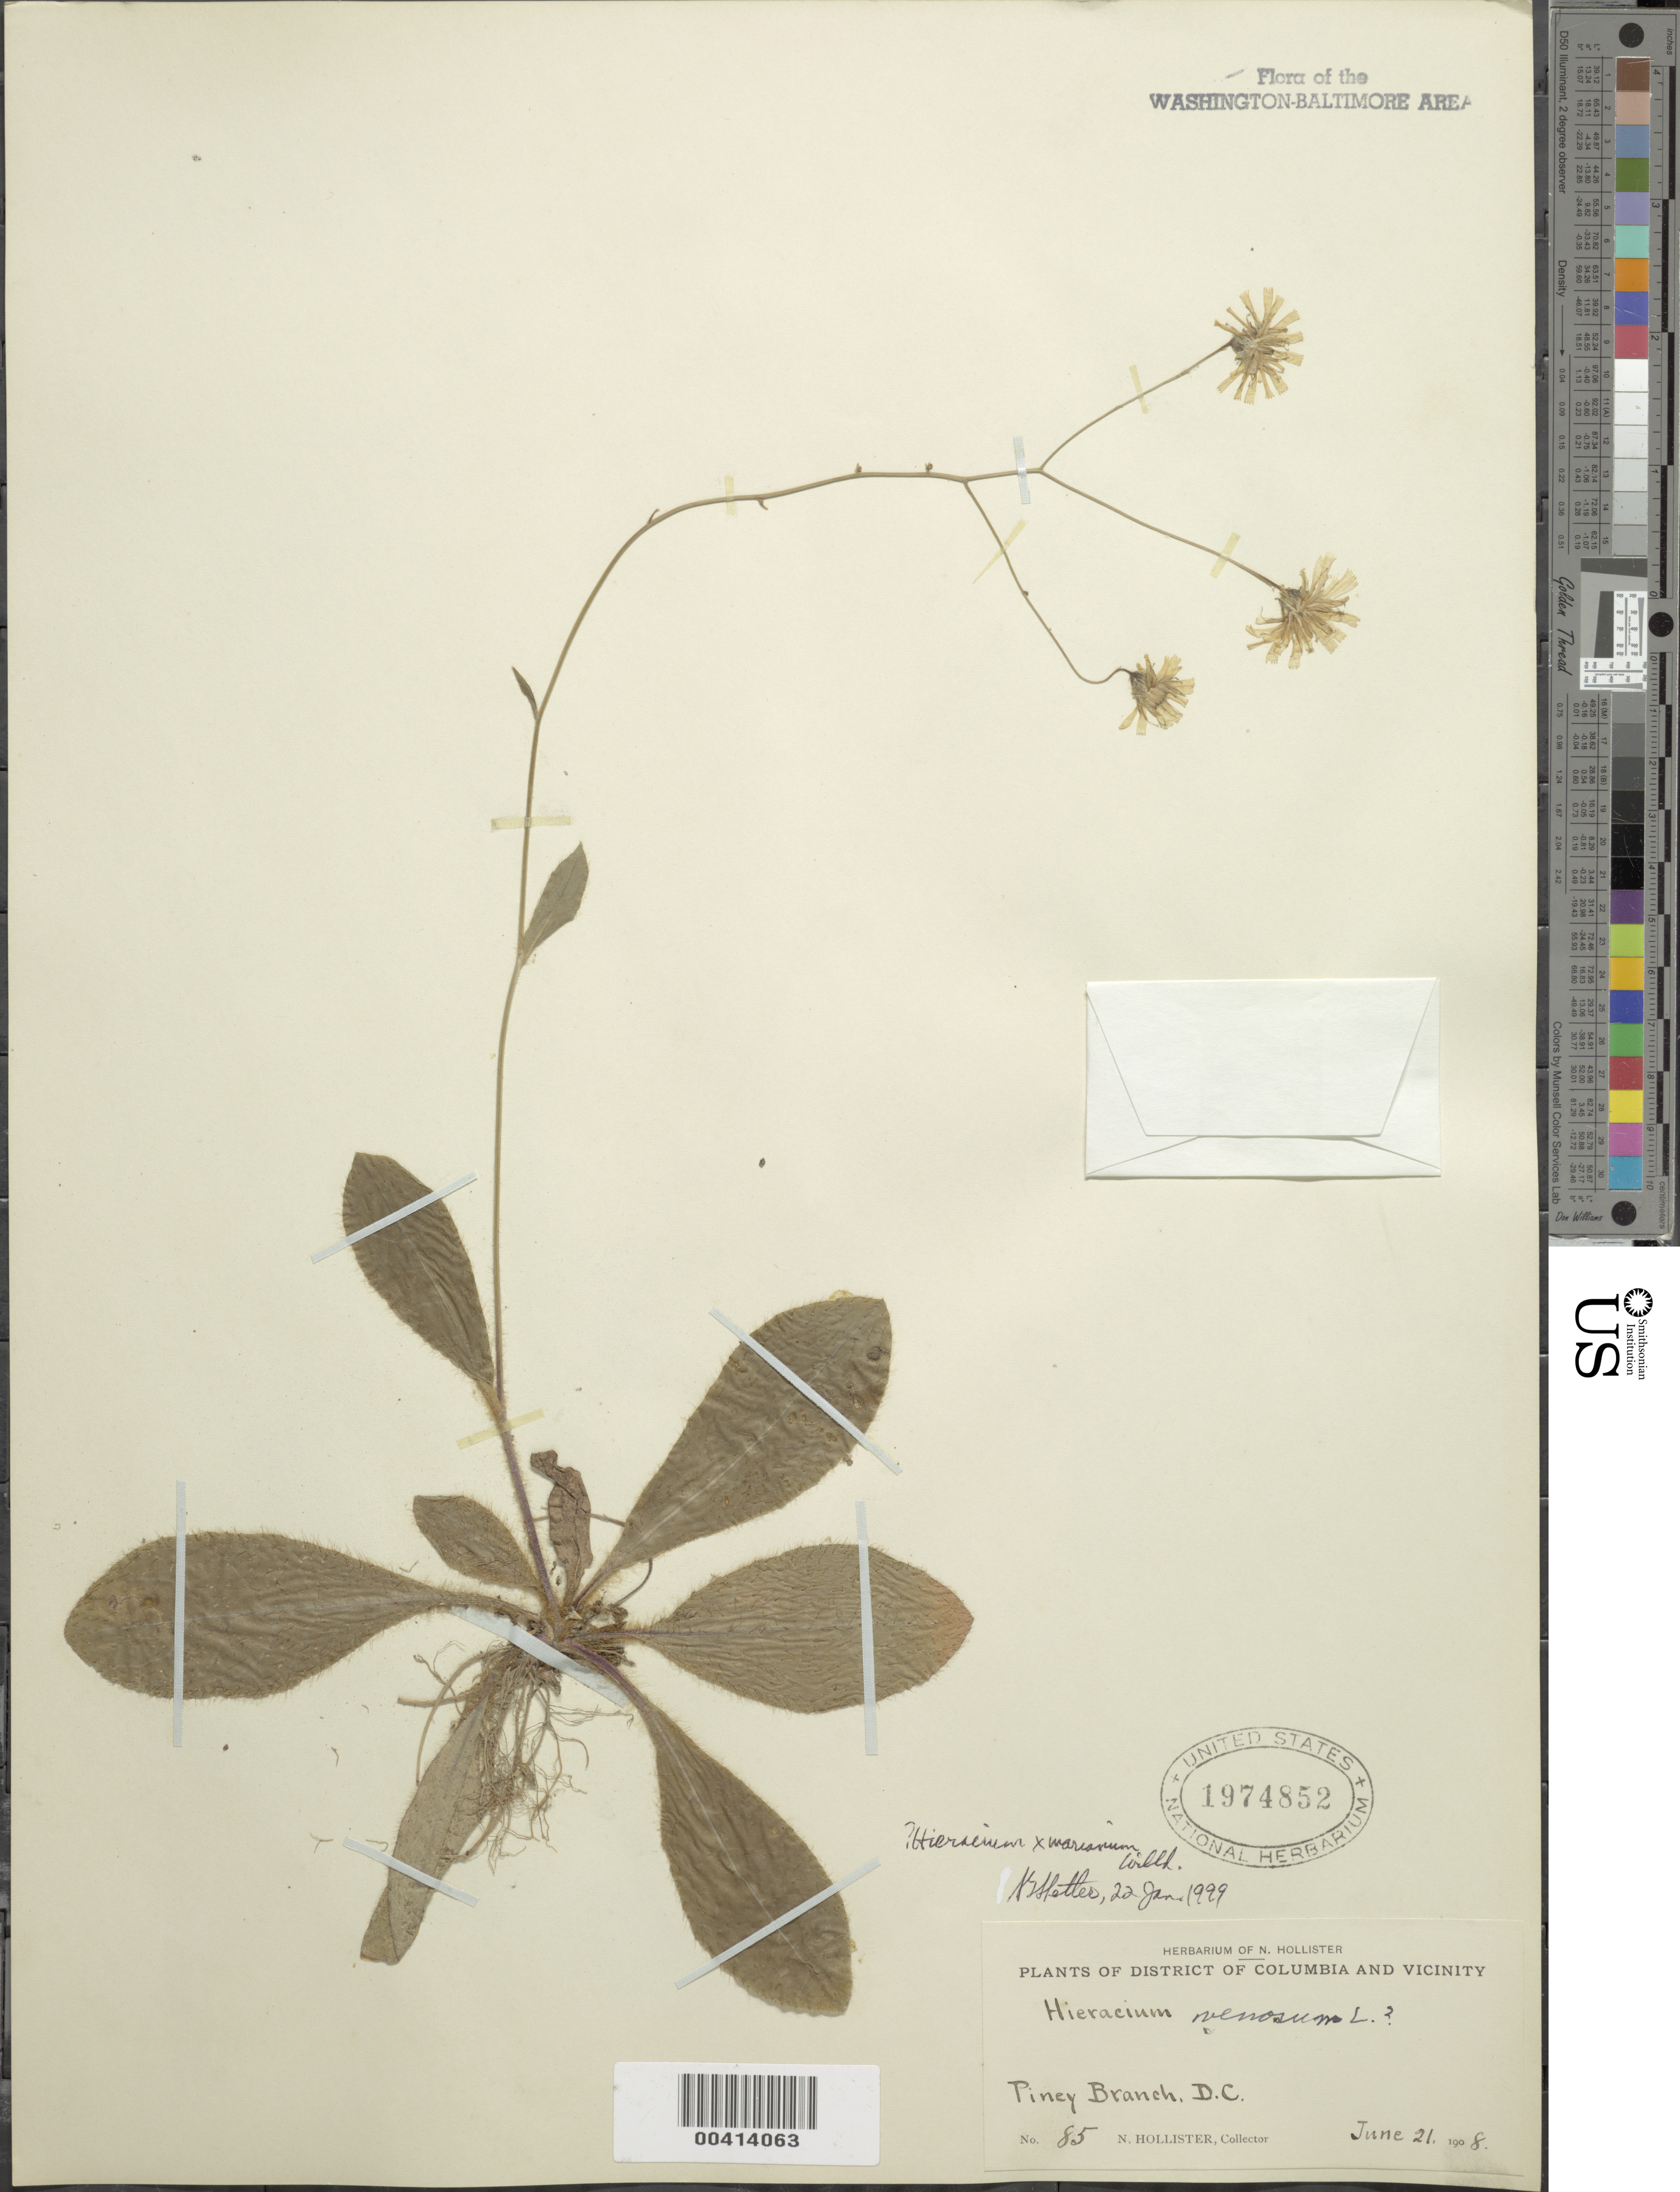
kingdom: Plantae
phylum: Tracheophyta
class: Magnoliopsida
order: Asterales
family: Asteraceae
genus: Hieracium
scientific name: Hieracium x marianum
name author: Willd.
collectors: N. Hollister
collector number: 85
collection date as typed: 21 Jun 1908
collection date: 1908-06-21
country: United States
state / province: District of Columbia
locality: Piney Branch Rock Creek Park & vicinity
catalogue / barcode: US 1974852